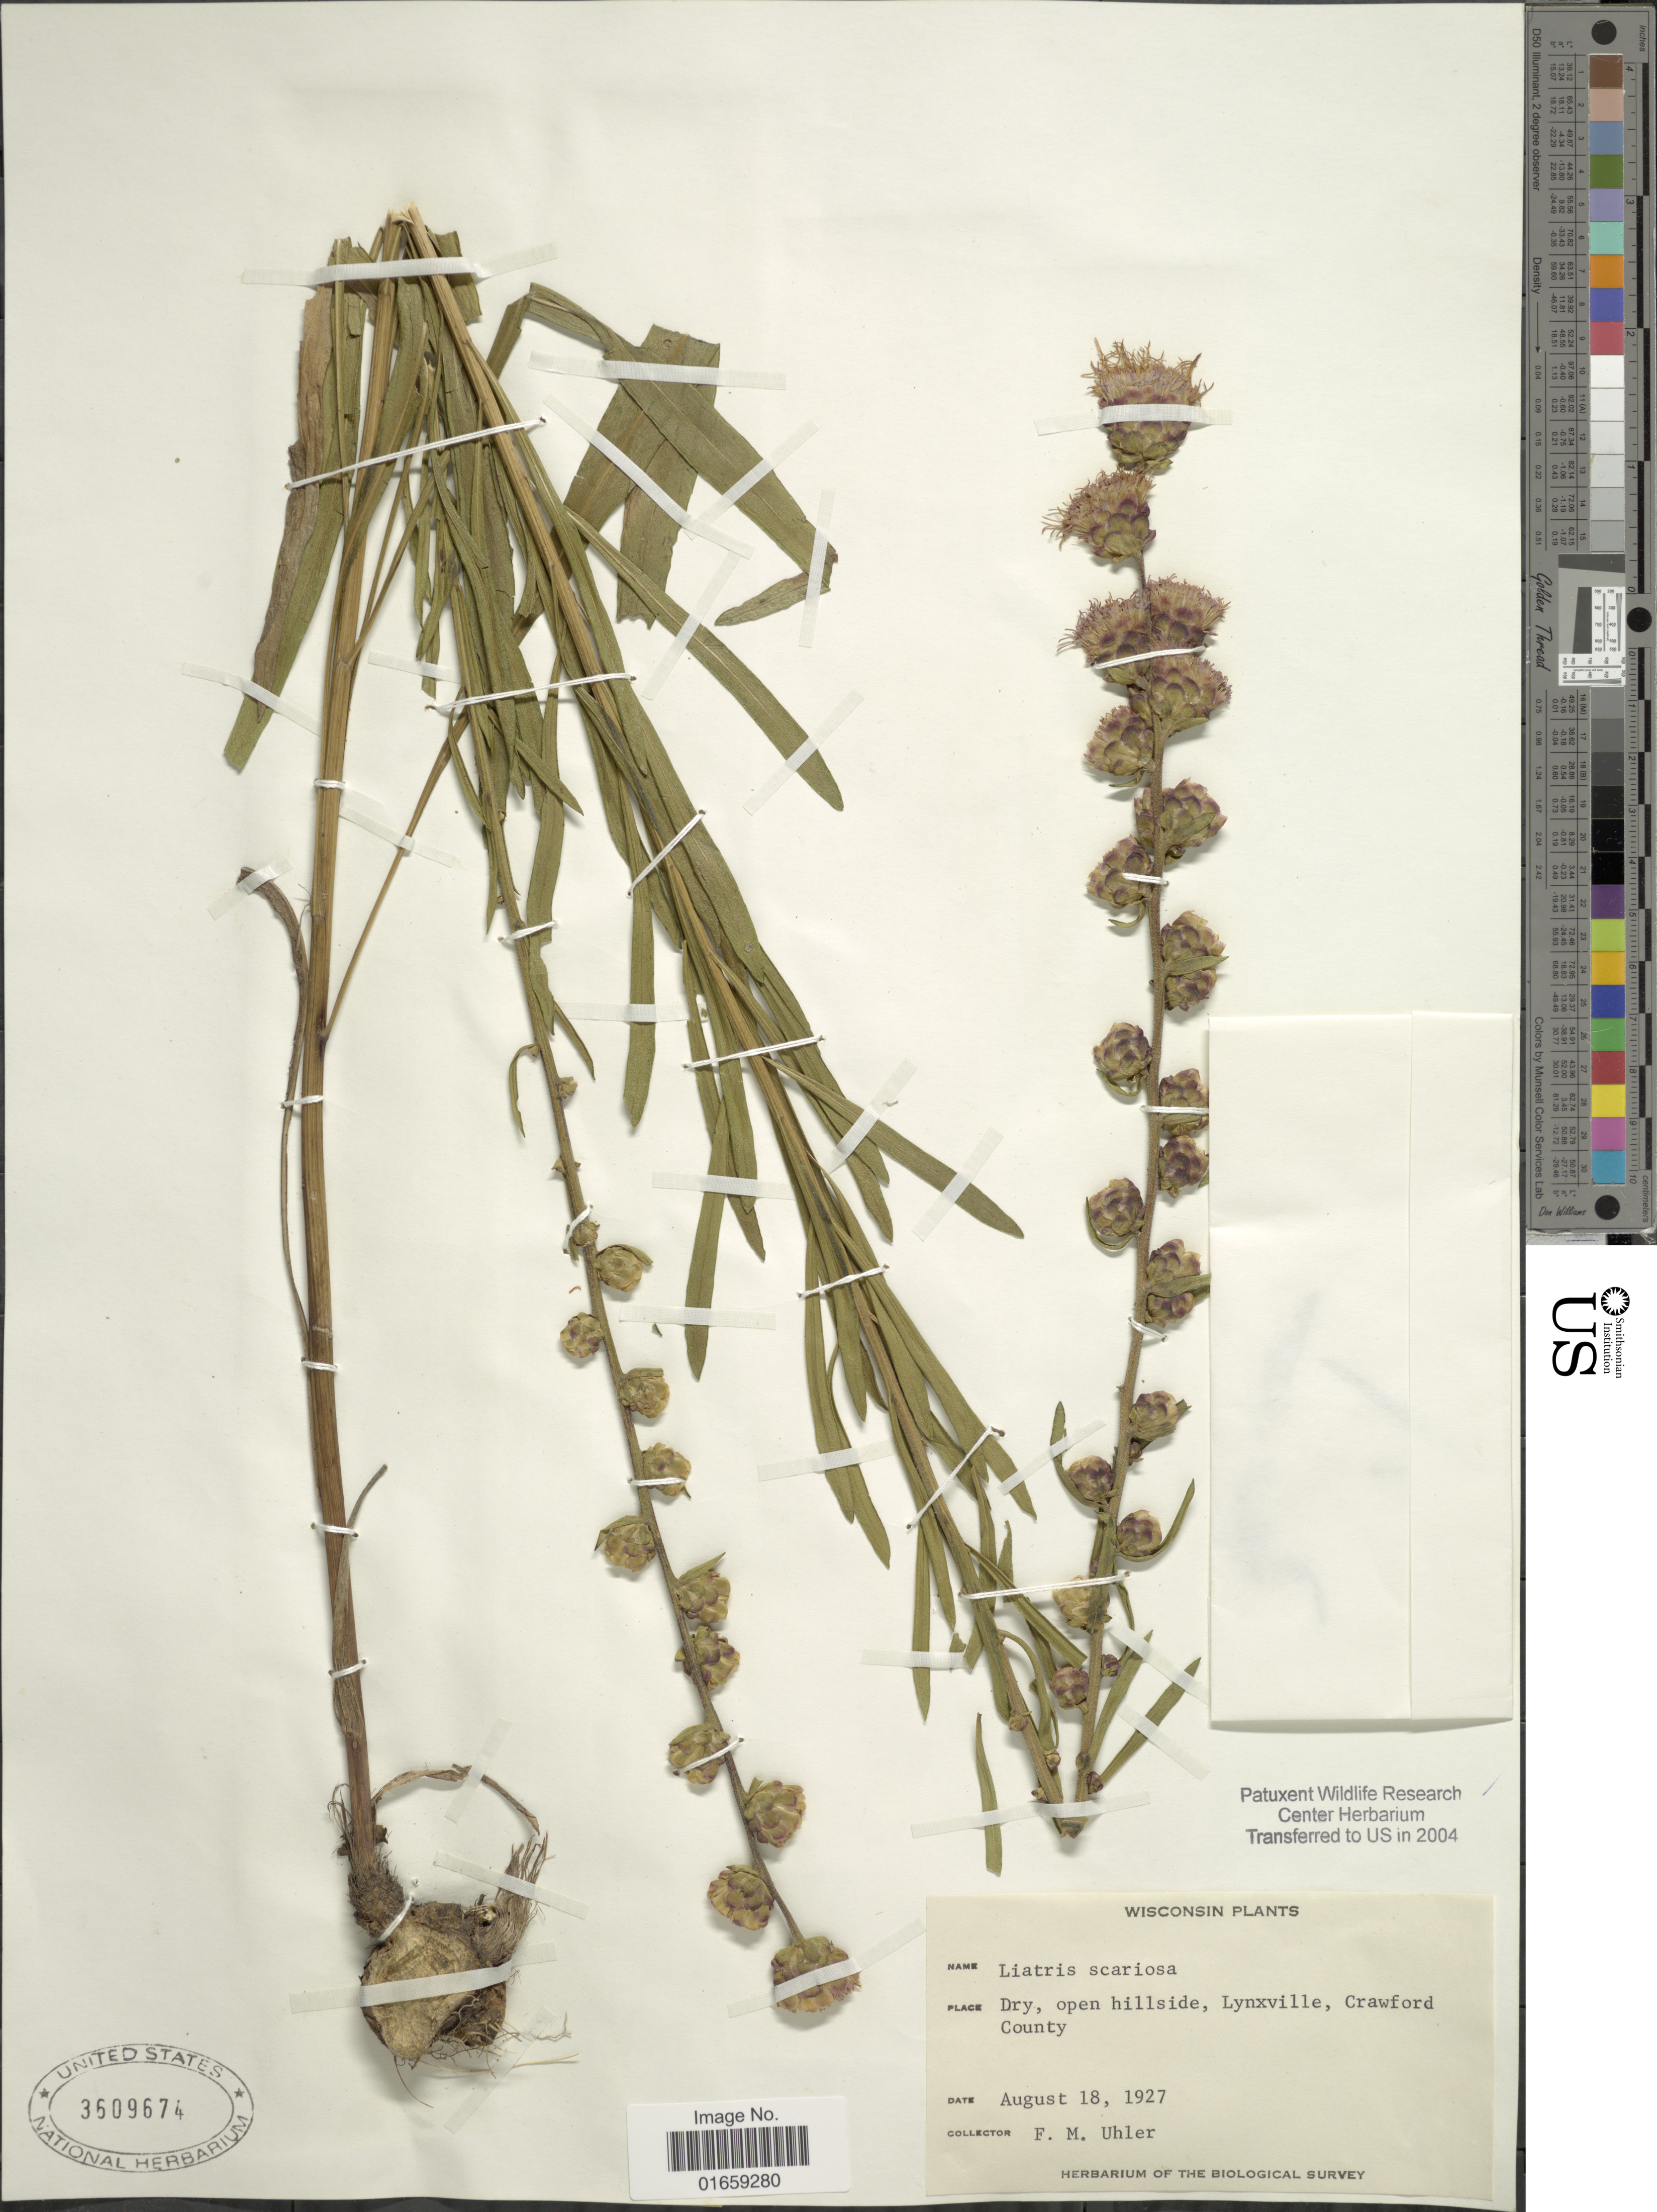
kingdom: Plantae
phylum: Tracheophyta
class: Magnoliopsida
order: Asterales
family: Asteraceae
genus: Liatris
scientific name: Liatris scariosa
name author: (L.) Willd.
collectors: F. M. Uhler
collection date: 1927-08-18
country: United States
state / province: Wisconsin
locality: Dry, open hillside, Lynxville, Crawford County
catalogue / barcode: US 3509674